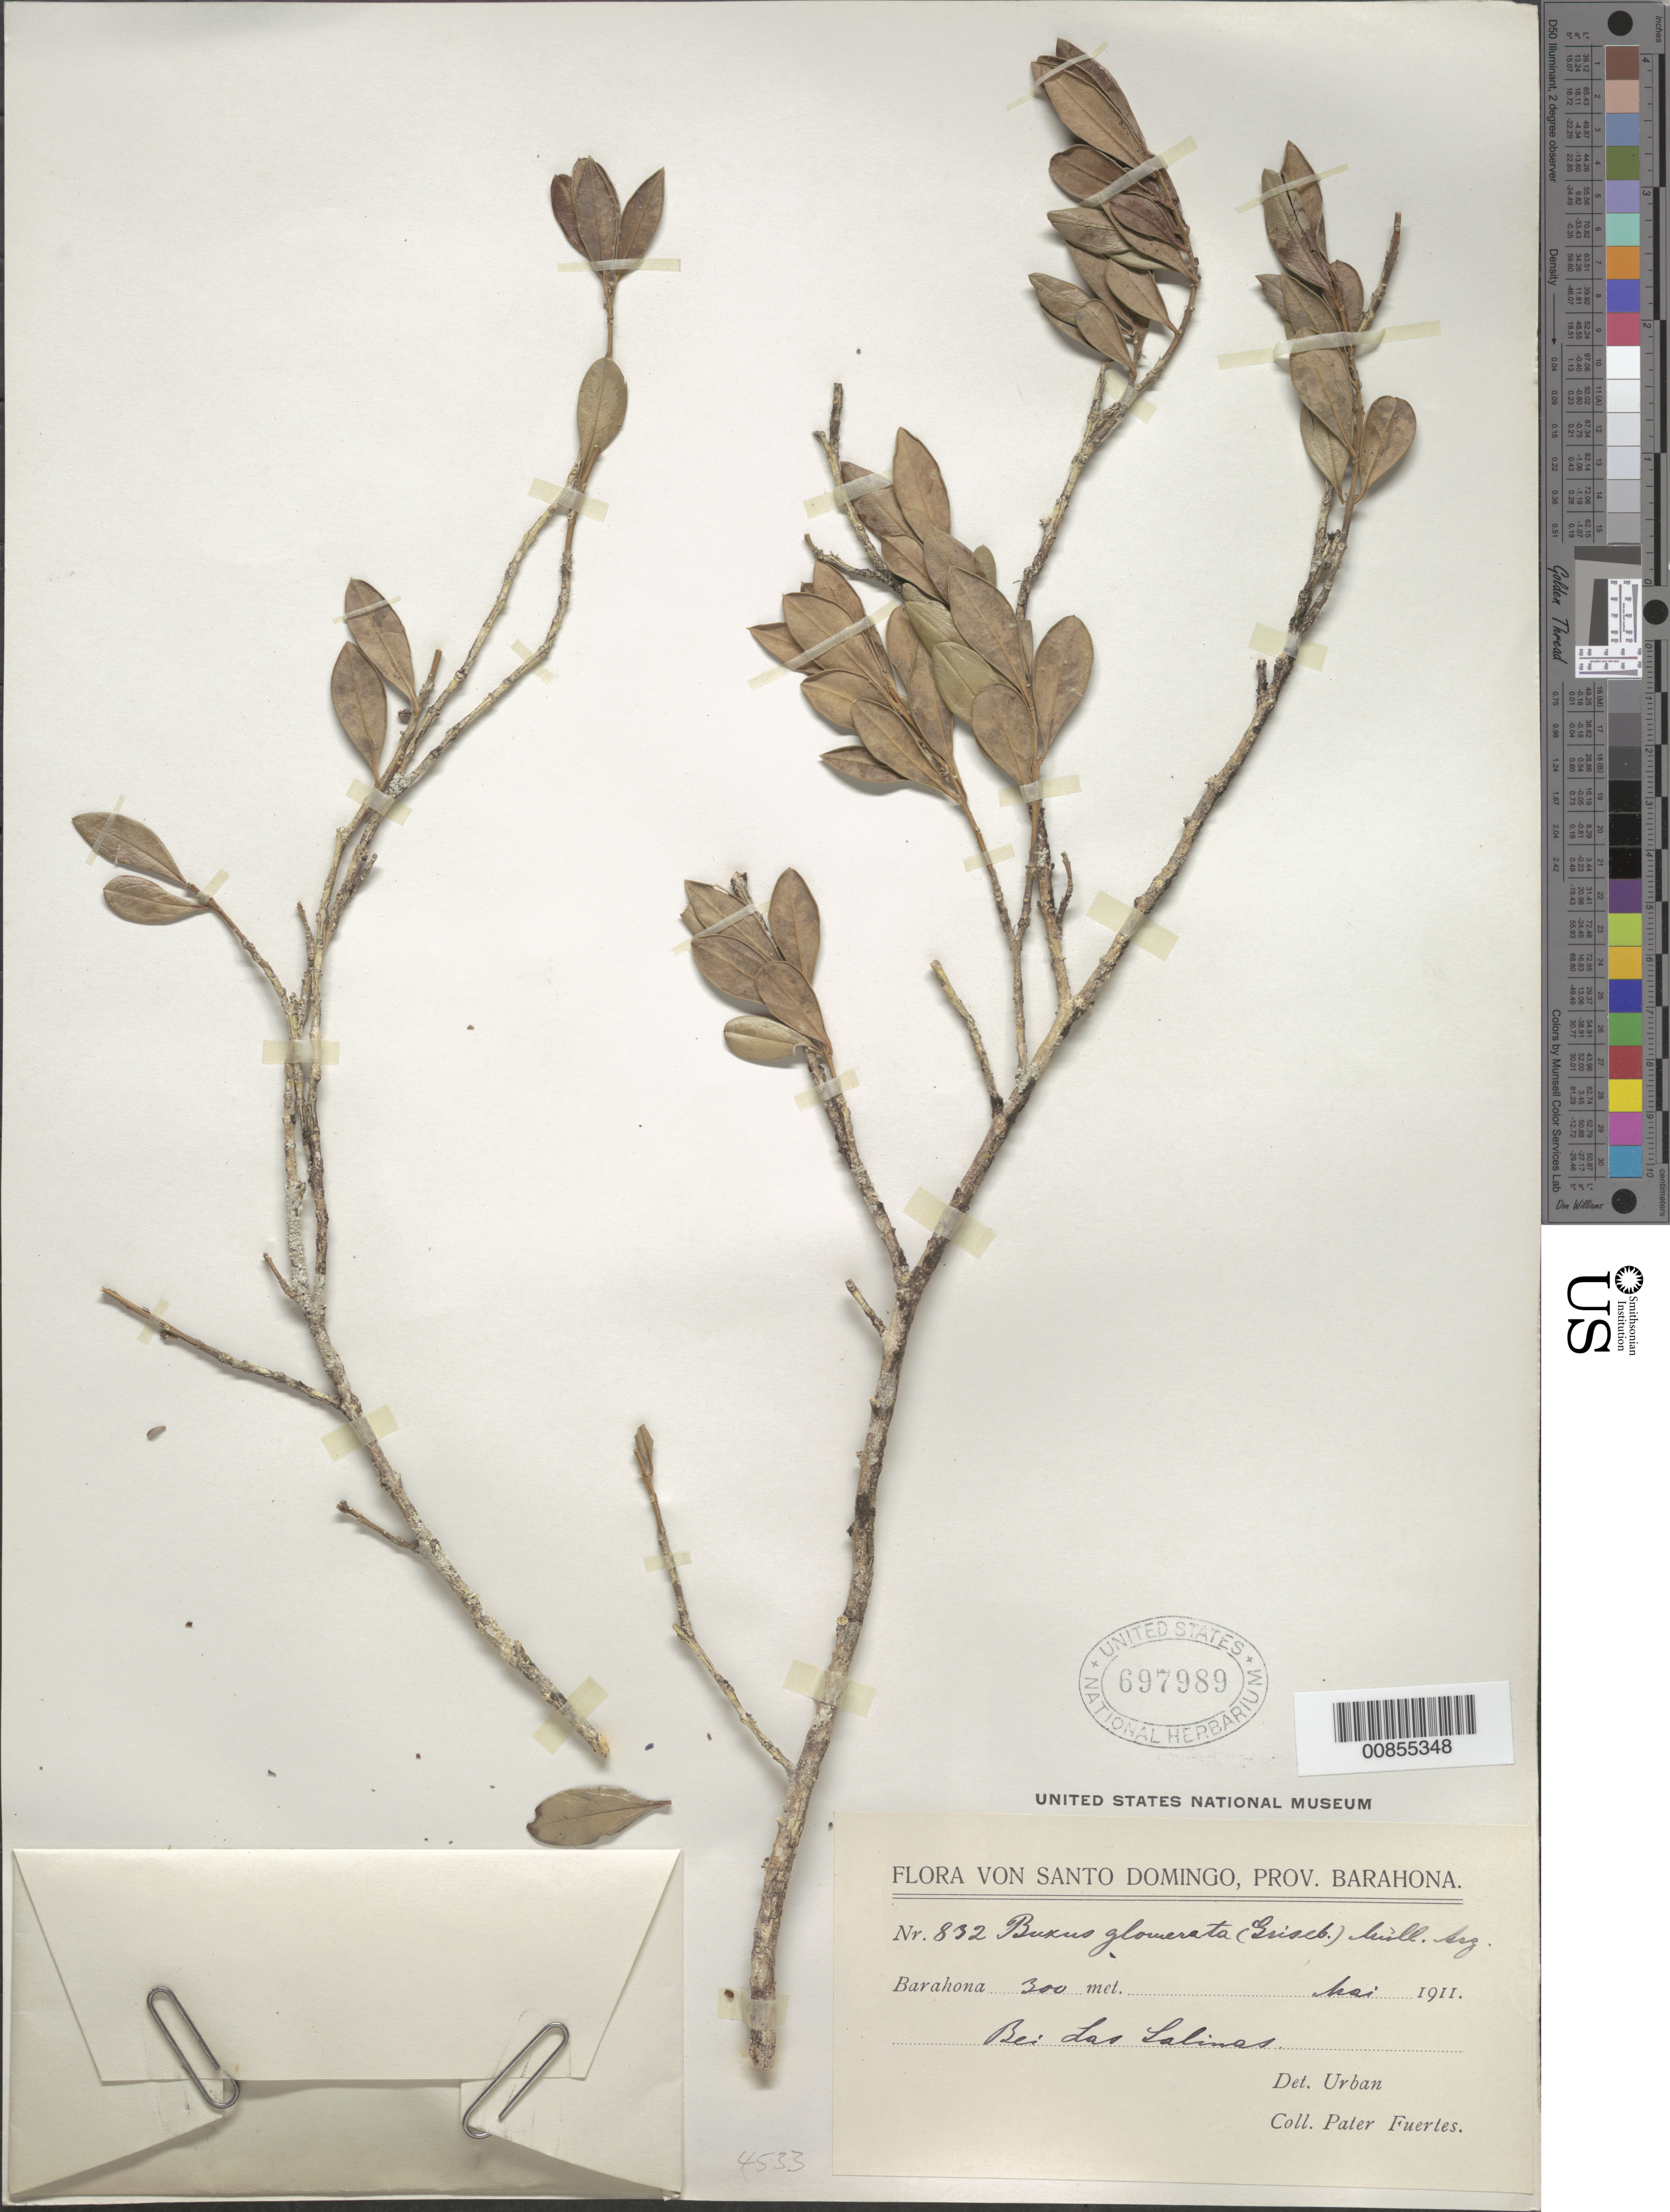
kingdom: Plantae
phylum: Tracheophyta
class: Magnoliopsida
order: Buxales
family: Buxaceae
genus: Buxus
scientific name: Buxus glomerata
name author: (Griseb.) Müll. Arg.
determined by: Urban, Ignatz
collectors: M. D. Fuertes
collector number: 832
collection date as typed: May 1911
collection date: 1911-05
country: Dominican Republic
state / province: Barahona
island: Hispaniola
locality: Bei Las Salinas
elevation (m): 300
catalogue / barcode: US 697989